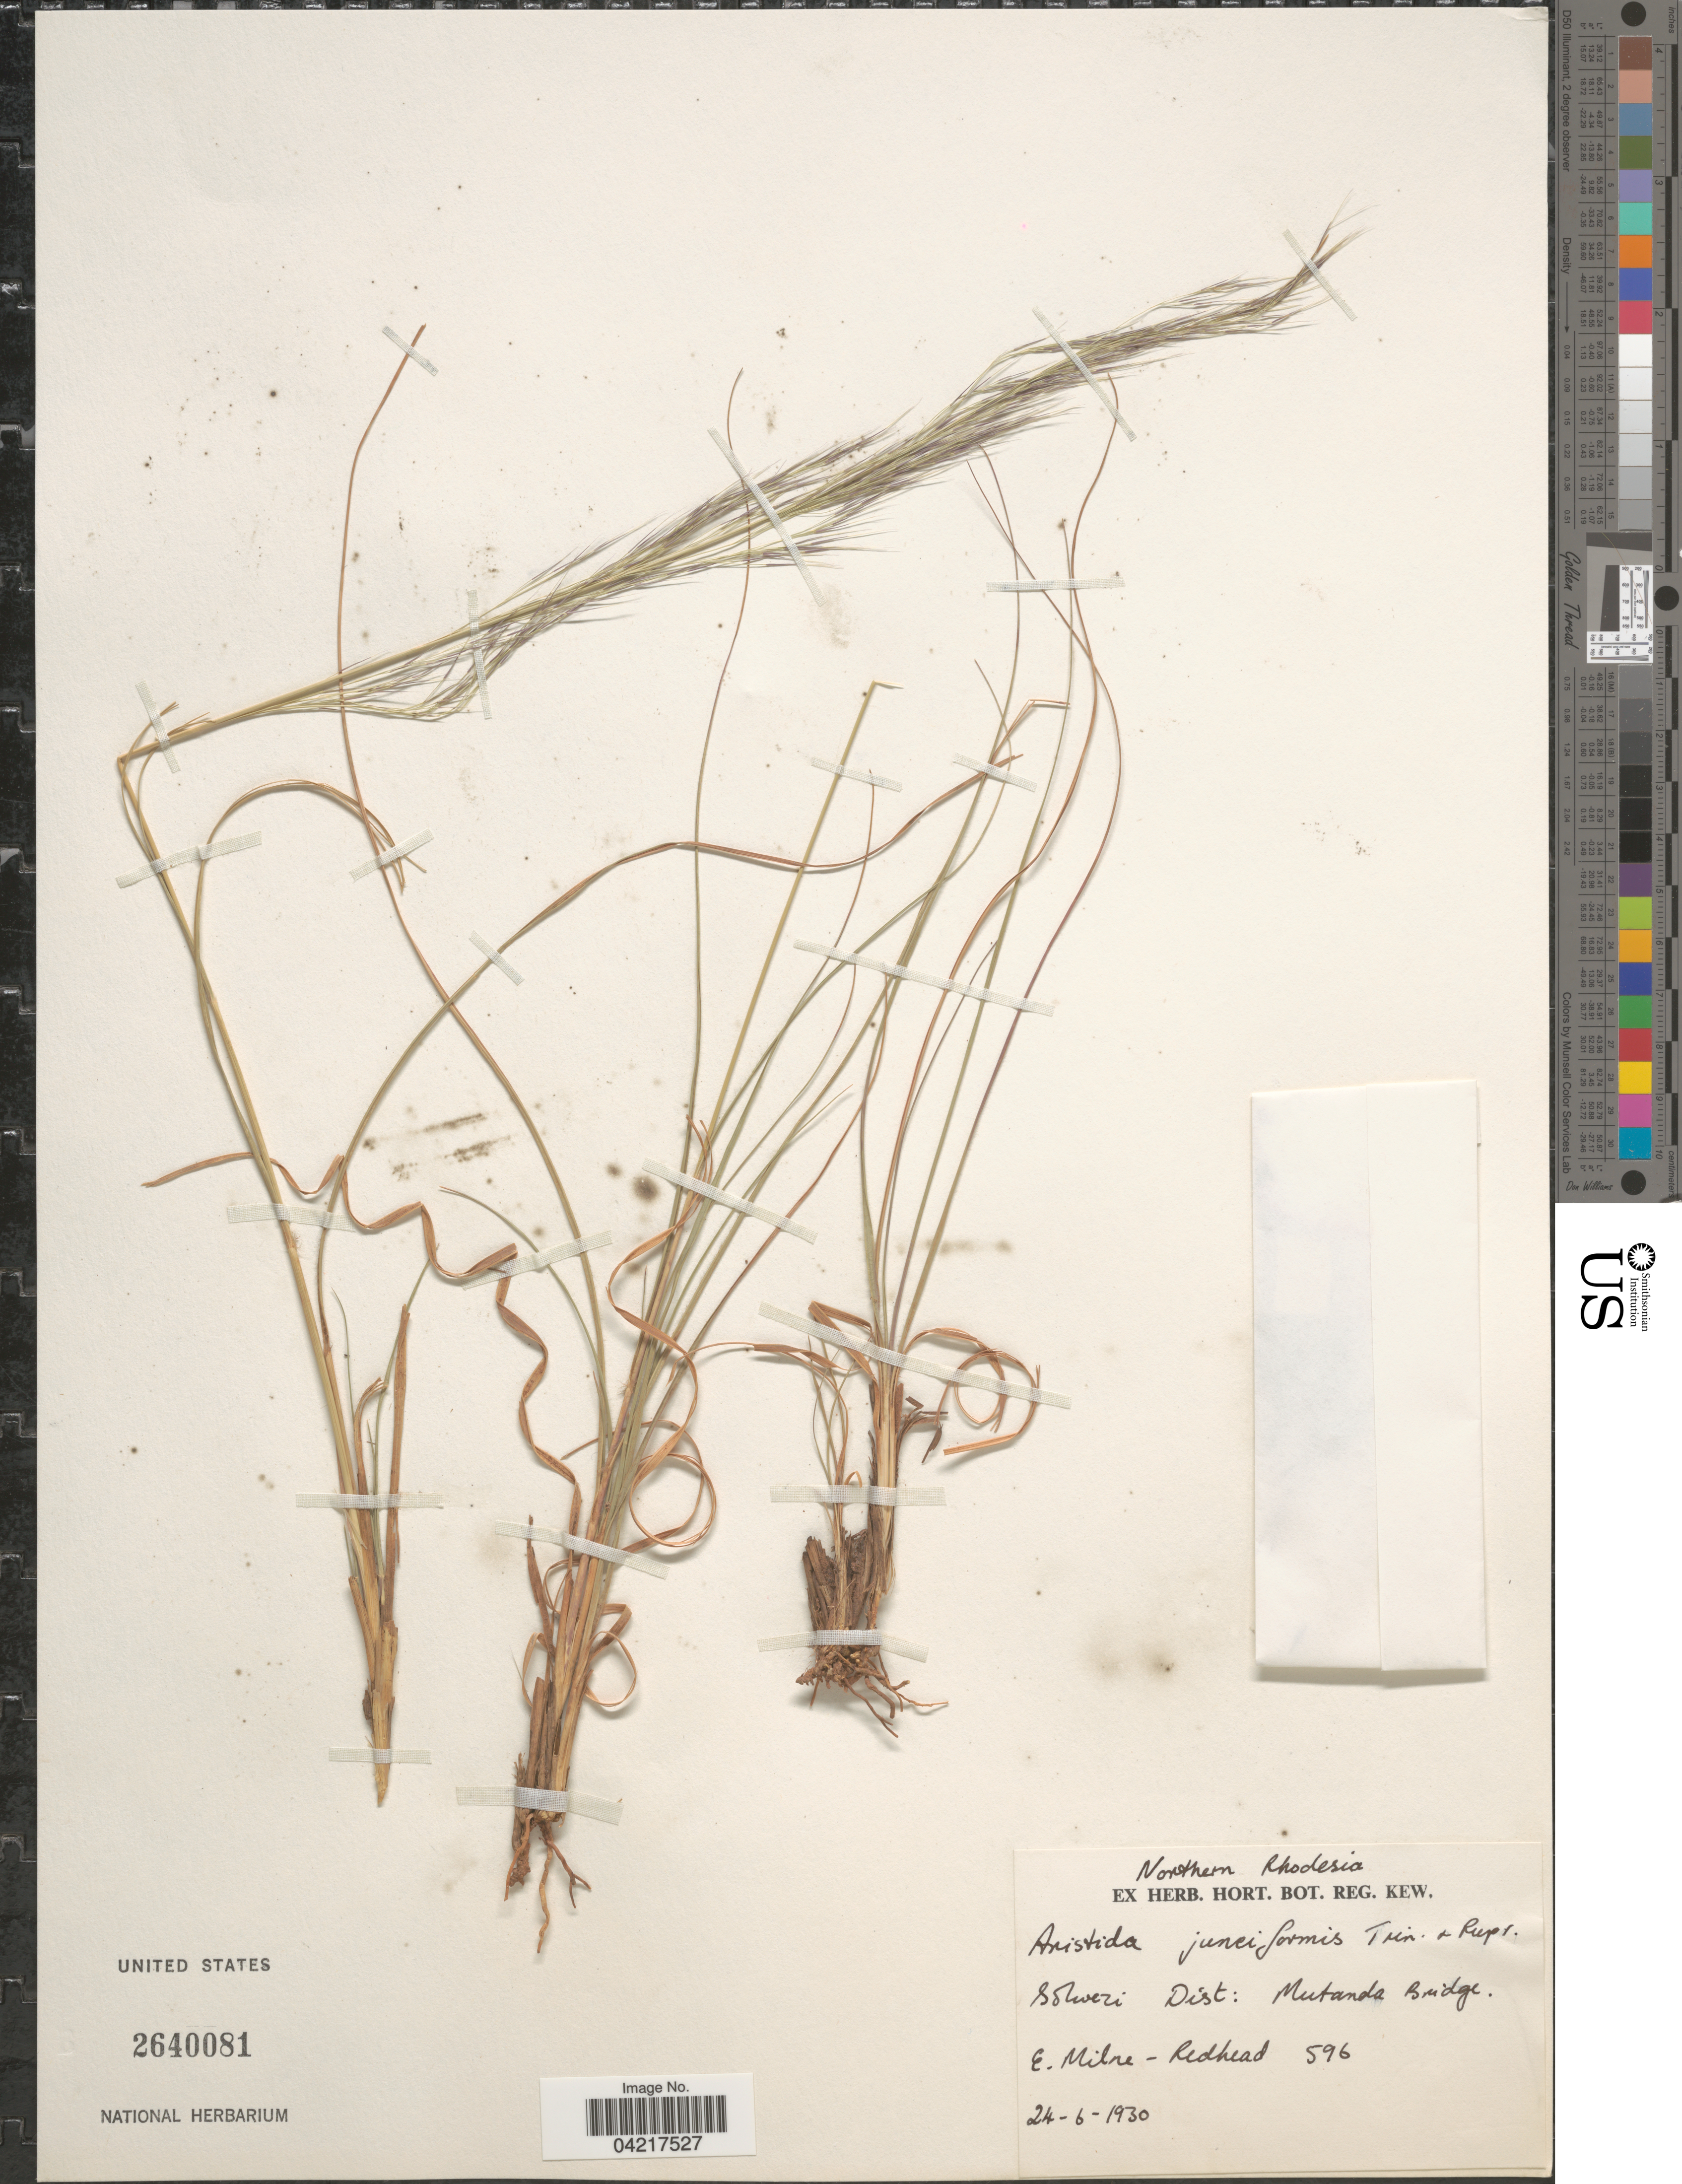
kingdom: Plantae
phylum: Tracheophyta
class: Liliopsida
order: Poales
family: Poaceae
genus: Aristida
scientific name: Aristida junciformis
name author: Trin. & Rupr.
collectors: E. W. Milne-Redhead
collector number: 596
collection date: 1930-06-24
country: Zambia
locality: Northern Rhodesia. Solwezi. Dist: Mutanda Bridge.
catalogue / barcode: US 2640081